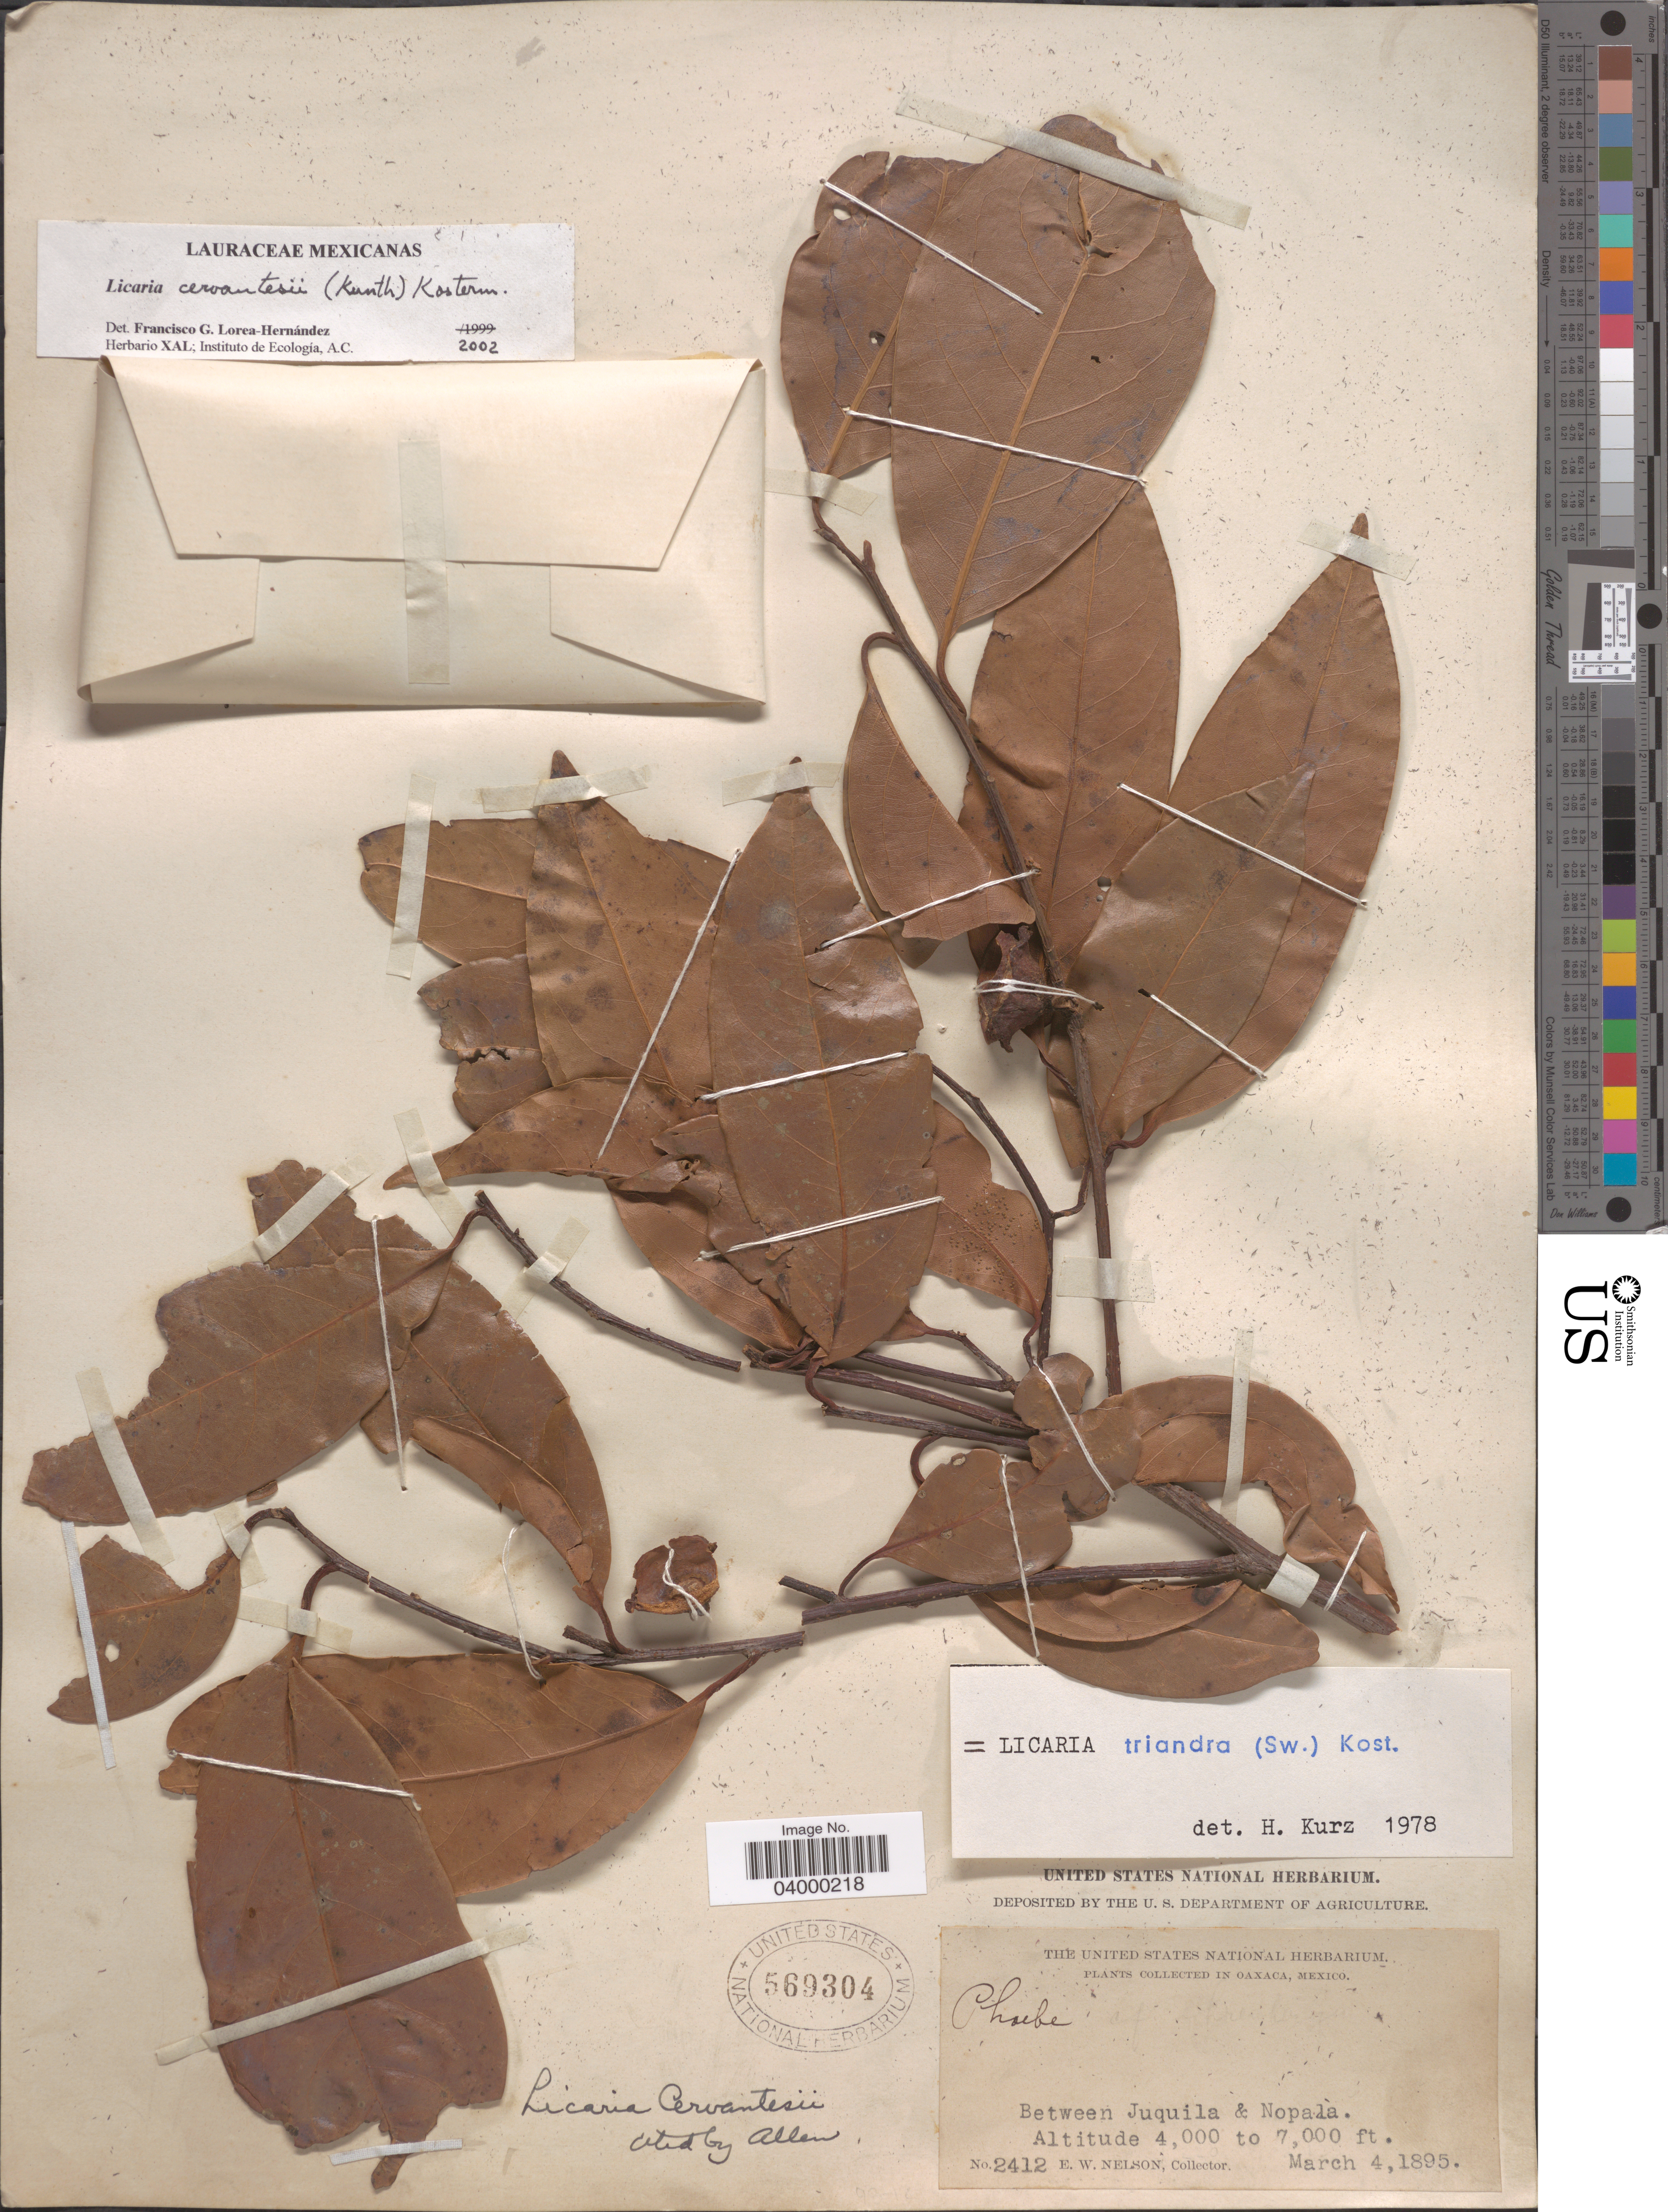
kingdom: Plantae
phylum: Tracheophyta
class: Magnoliopsida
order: Laurales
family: Lauraceae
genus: Licaria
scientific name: Licaria cervantesii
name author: (Kunth) Kosterm.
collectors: E. W. Nelson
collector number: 2412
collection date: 1895-03-04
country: Mexico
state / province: Oaxaca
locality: Between Juquila & Nopala.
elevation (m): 1219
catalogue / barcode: US 569304